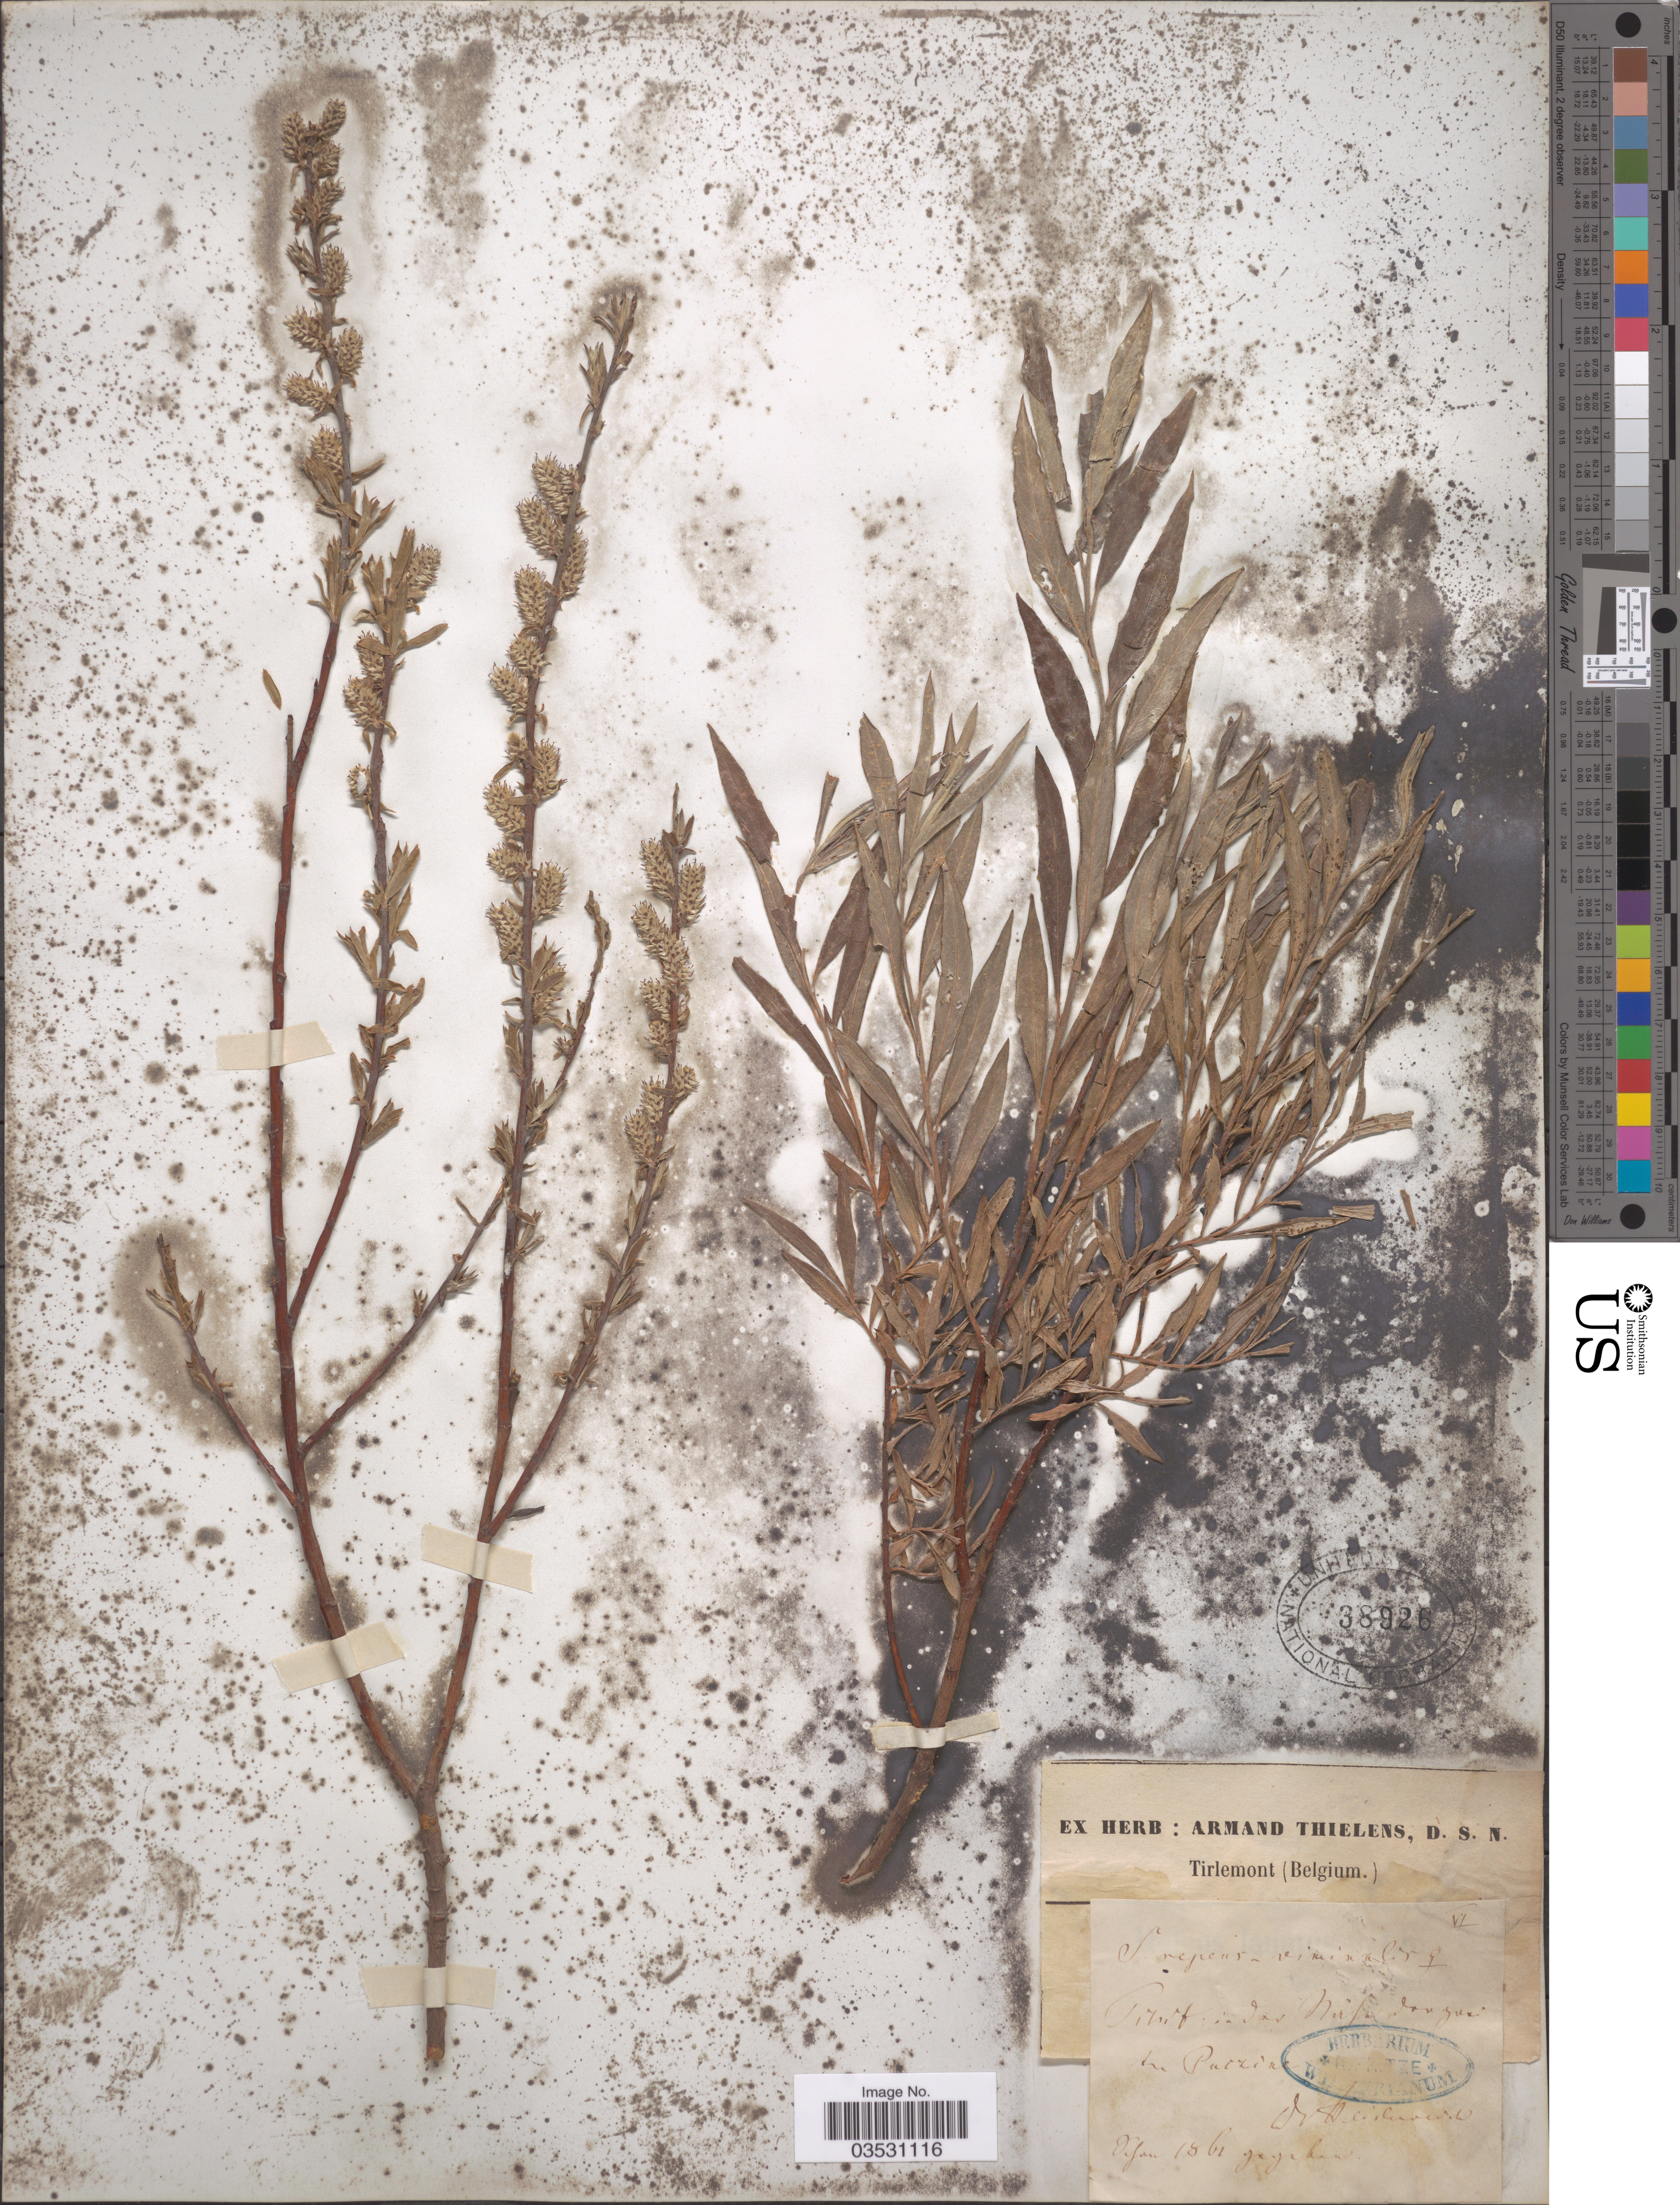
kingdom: Plantae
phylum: Tracheophyta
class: Magnoliopsida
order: Malpighiales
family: Salicaceae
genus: Salix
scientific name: Salix repens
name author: L.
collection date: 1861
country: Belgium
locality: Pirif in dar Nirfa danyun du Puczikc. [interpreted]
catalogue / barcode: US 38926